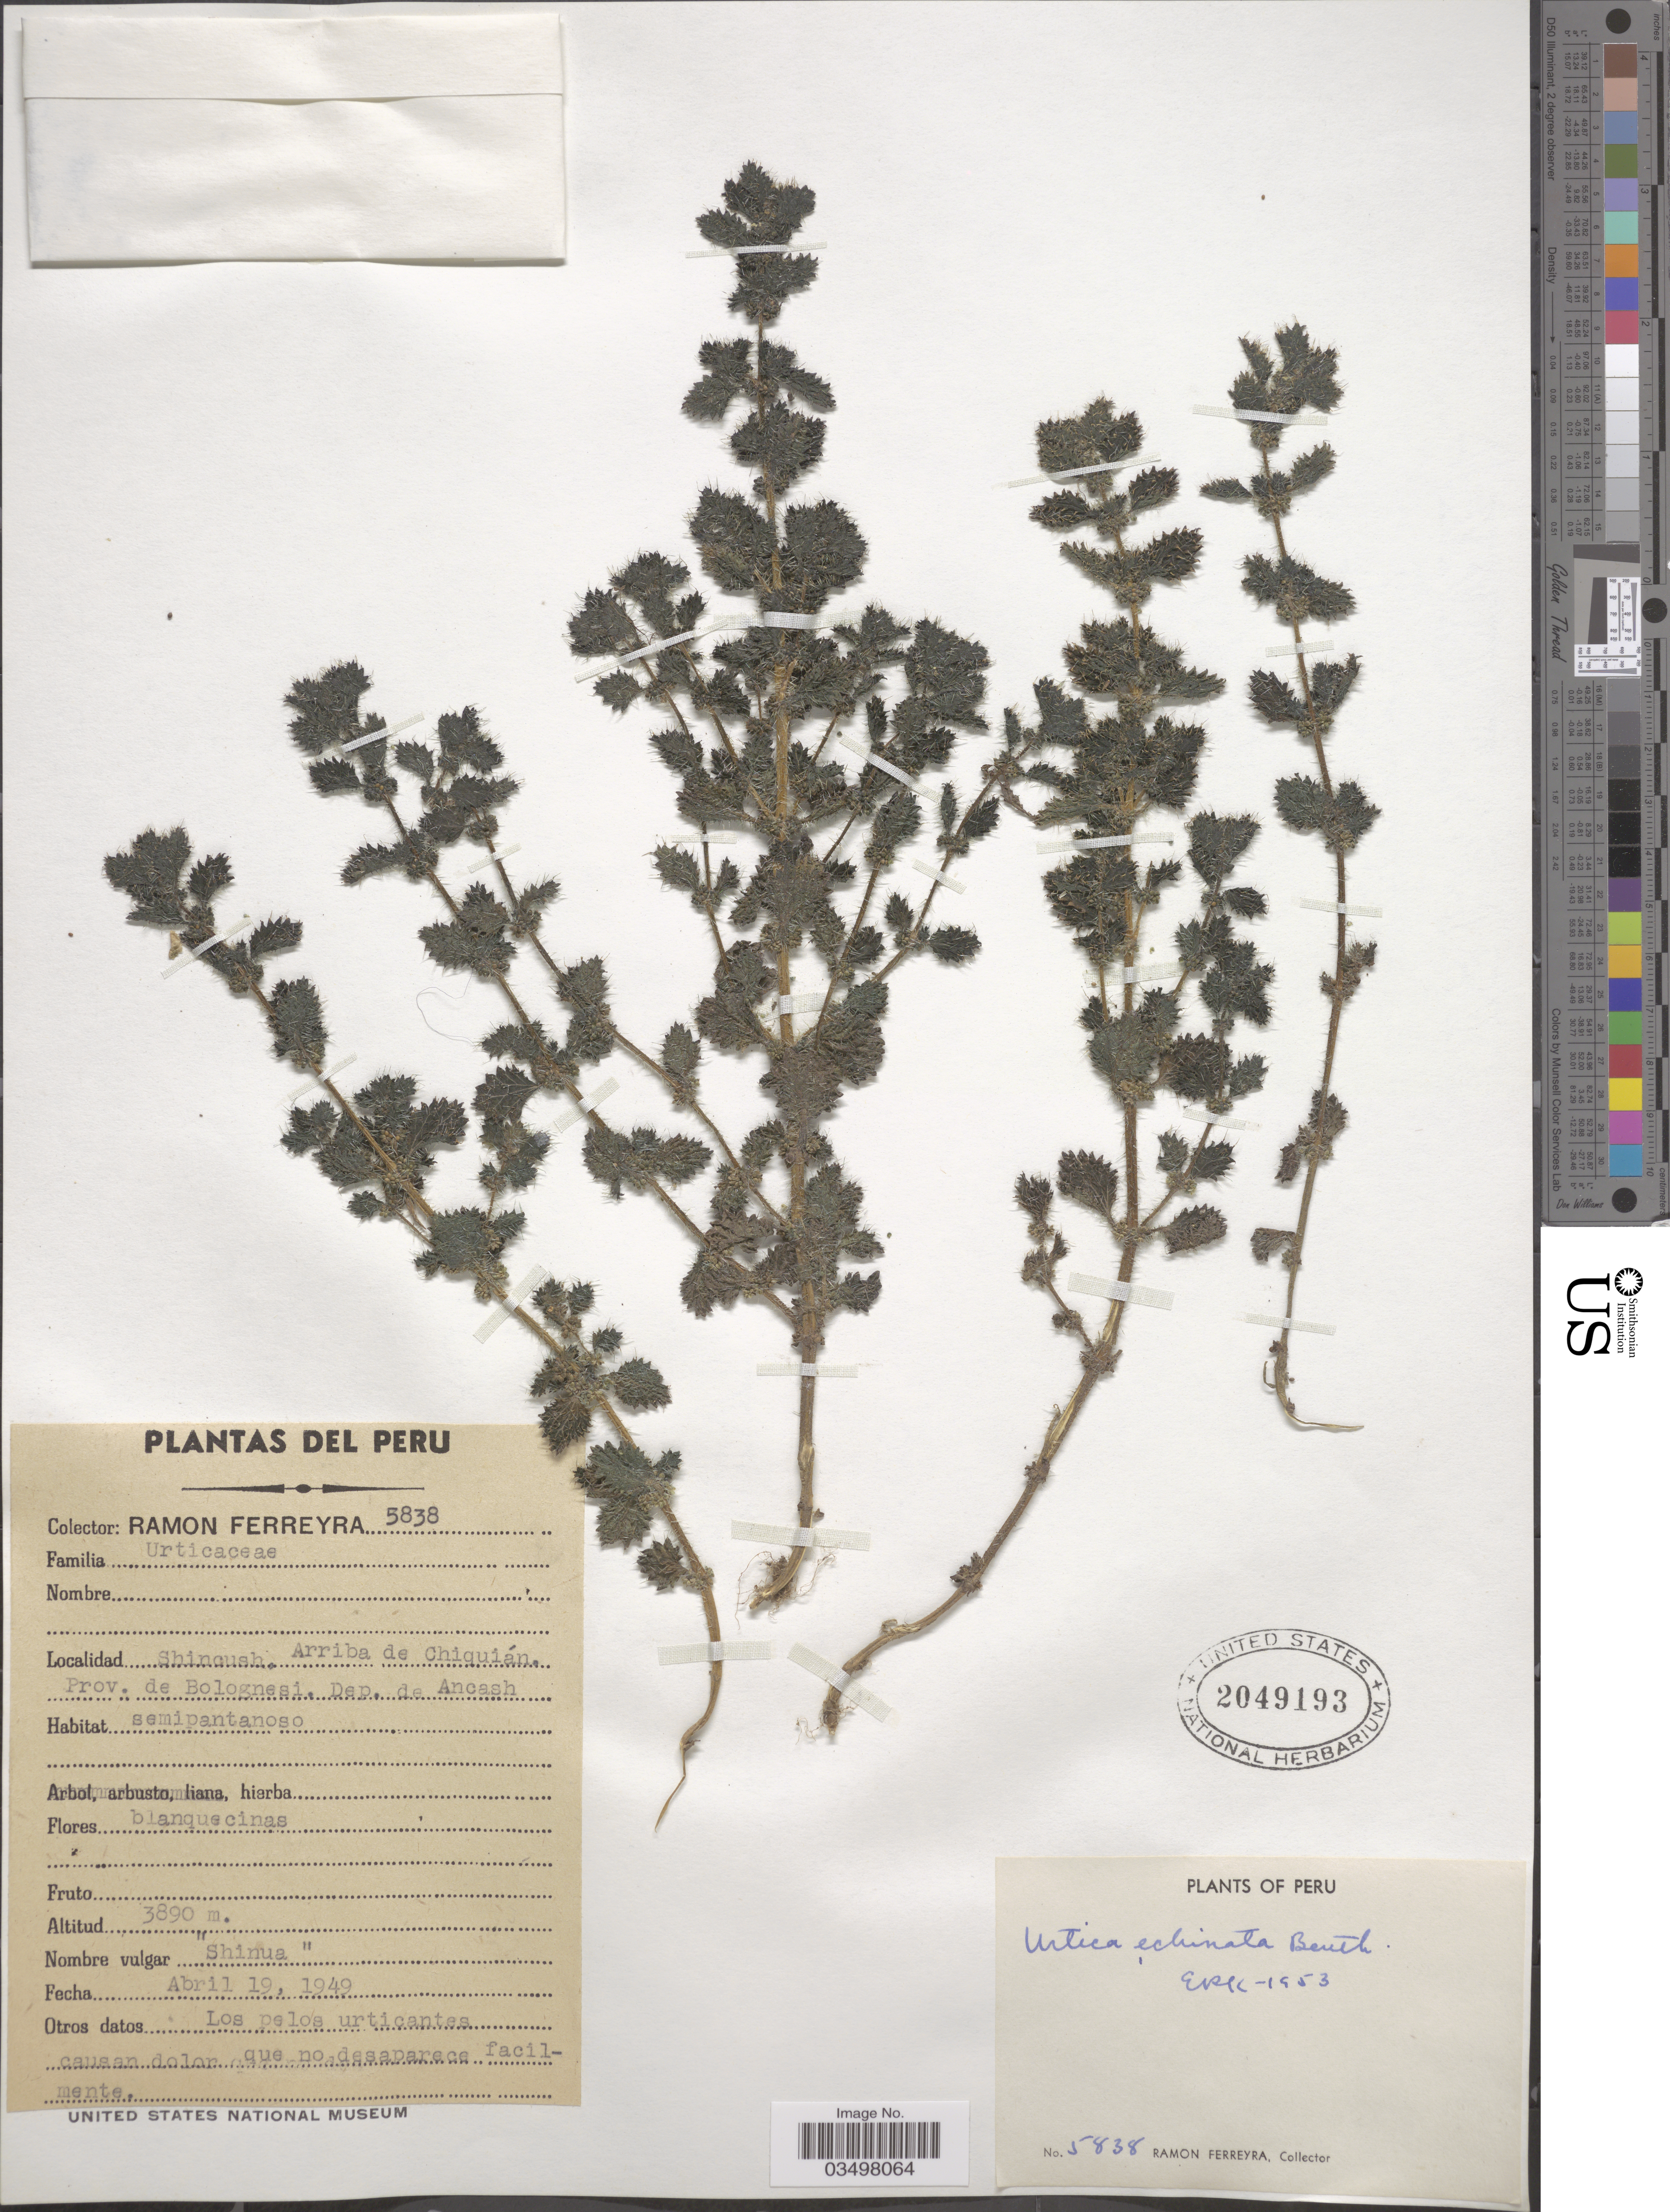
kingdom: Plantae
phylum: Tracheophyta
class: Magnoliopsida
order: Rosales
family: Urticaceae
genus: Urtica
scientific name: Urtica echinata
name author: Benth.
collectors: R. A. Ferreyra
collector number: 5838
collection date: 1949-04-19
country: Peru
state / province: Ancash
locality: Shincush. Arriba de Chiquián. Prov. de Bolognesi. Dep. de Ancash.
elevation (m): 3890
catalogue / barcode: US 2049193